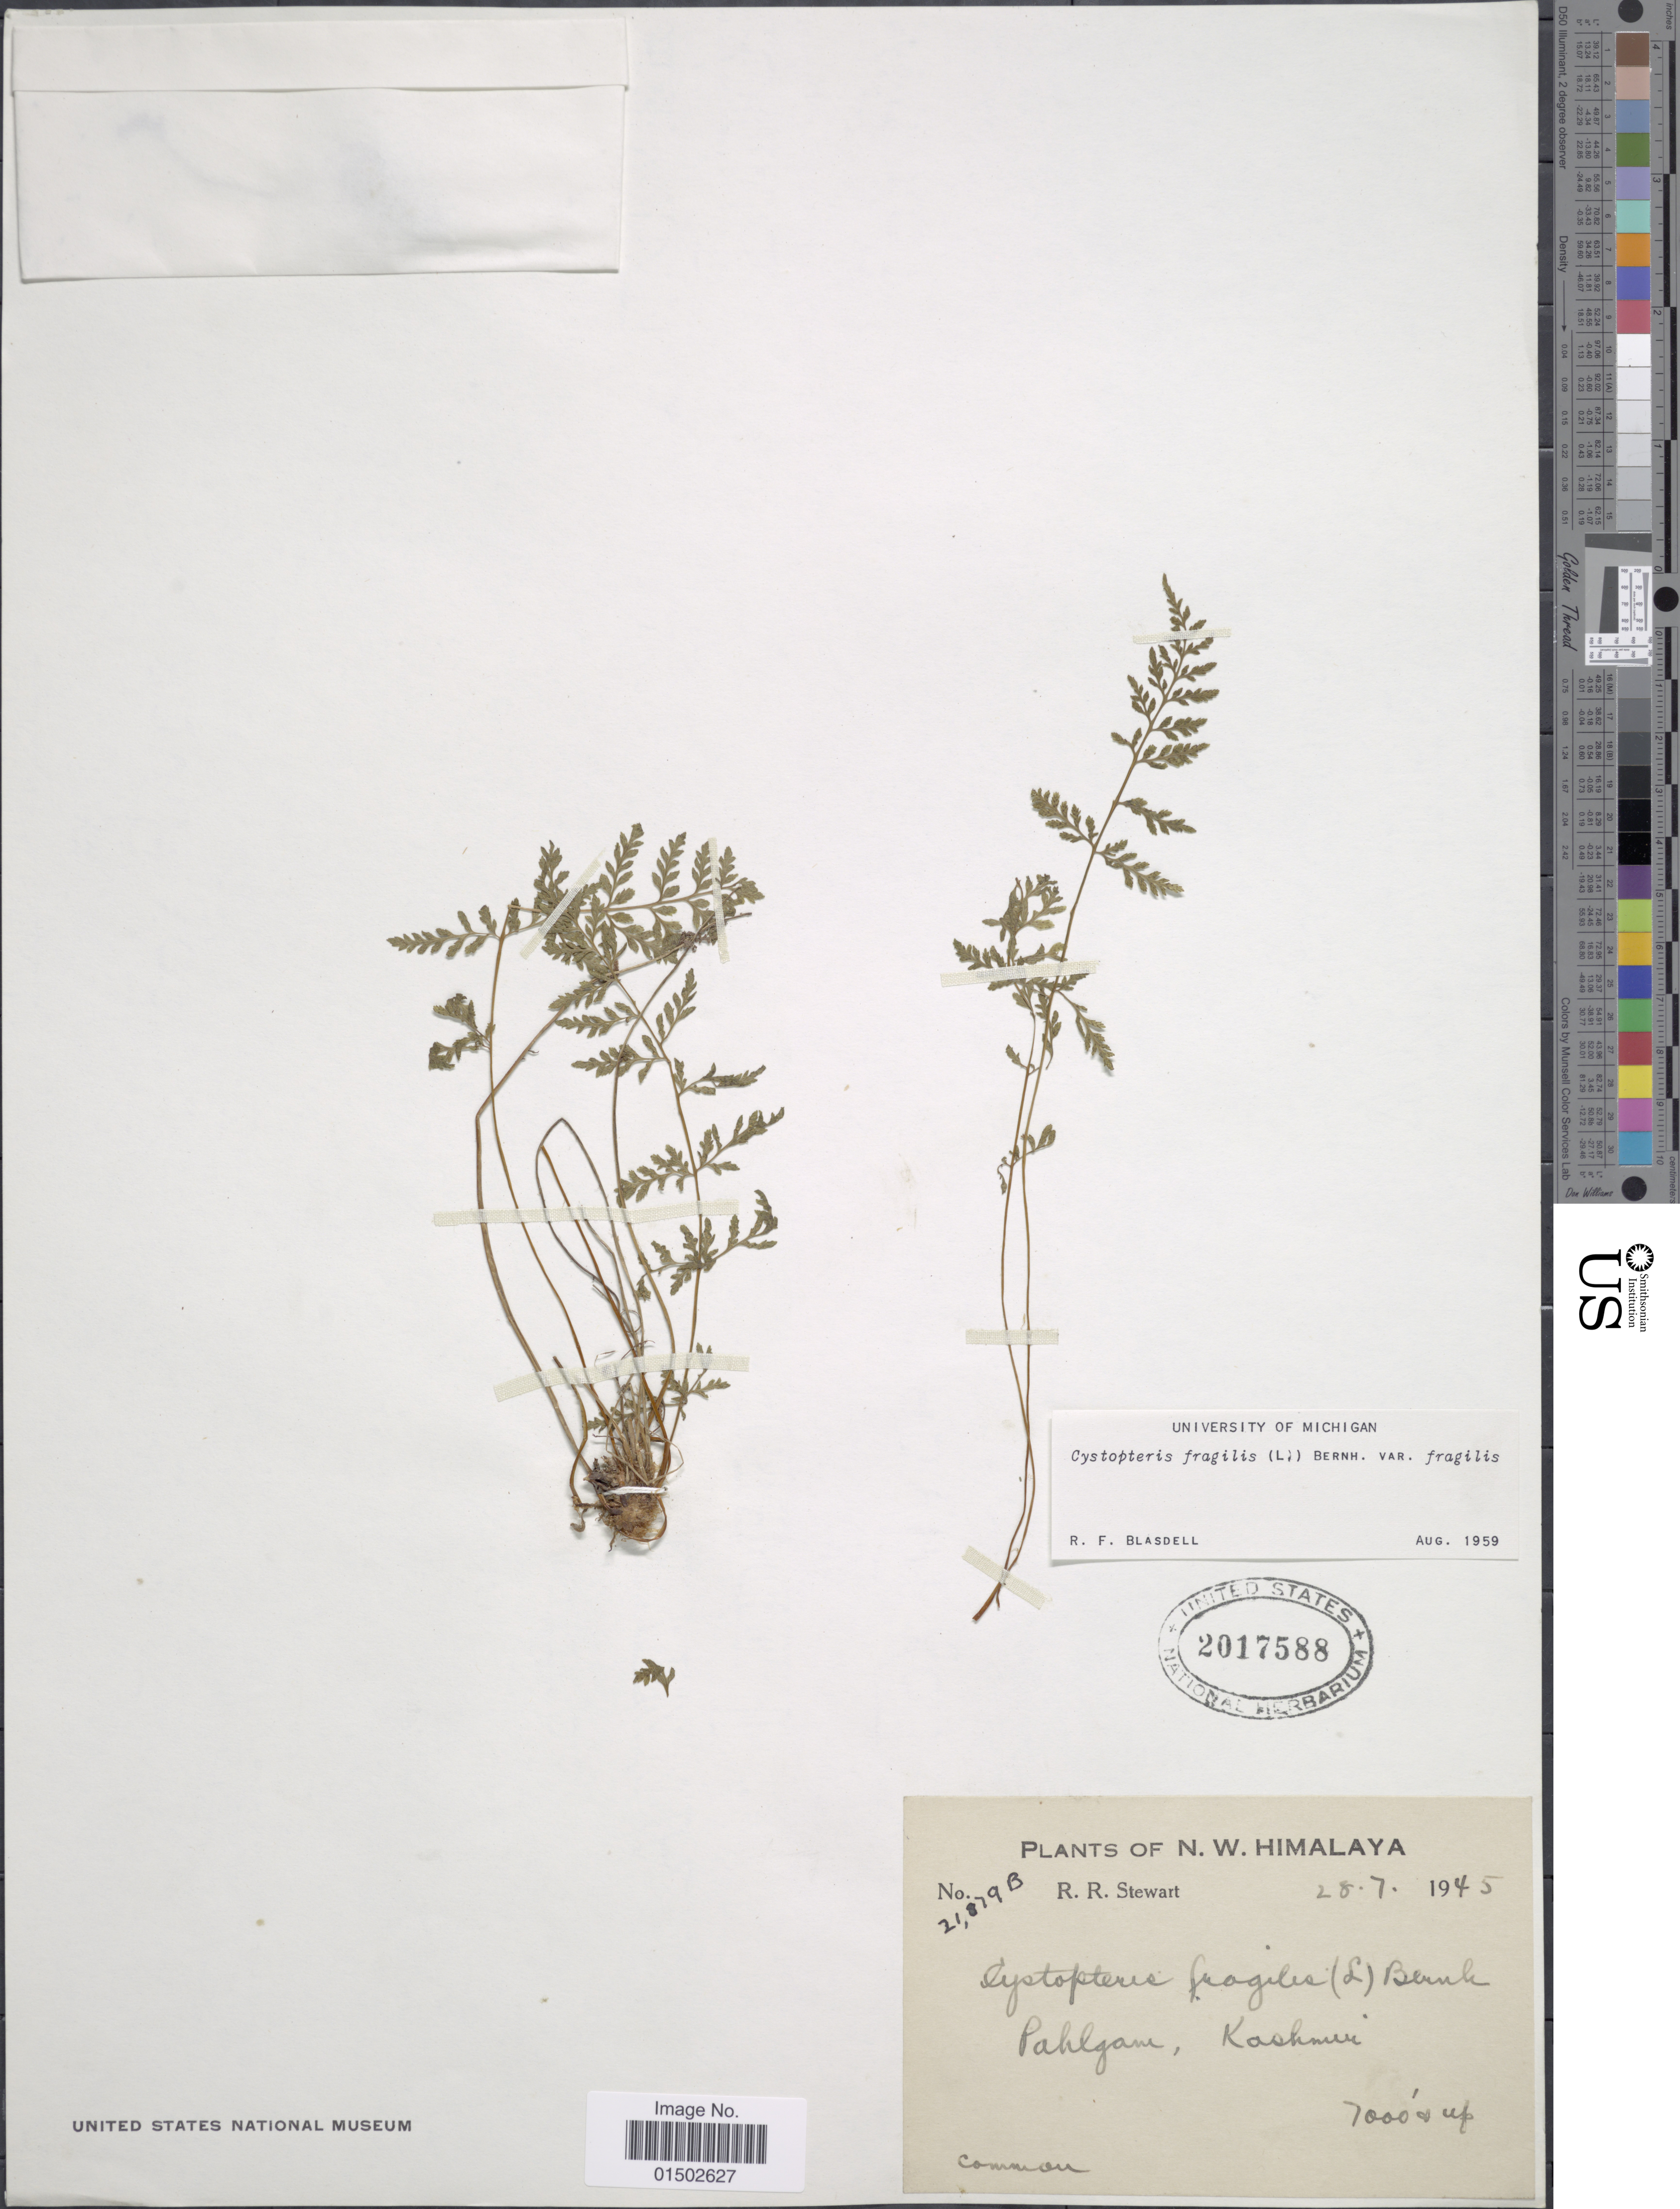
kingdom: Plantae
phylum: Tracheophyta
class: Polypodiopsida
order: Polypodiales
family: Cystopteridaceae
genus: Cystopteris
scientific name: Cystopteris fragilis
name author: (L.) Bernh.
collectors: R. R. Stewart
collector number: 21879B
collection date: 1945-07-28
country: India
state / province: Jammu and Kashmir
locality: Pahlgam, Kashmir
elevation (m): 2134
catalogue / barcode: US 2017588